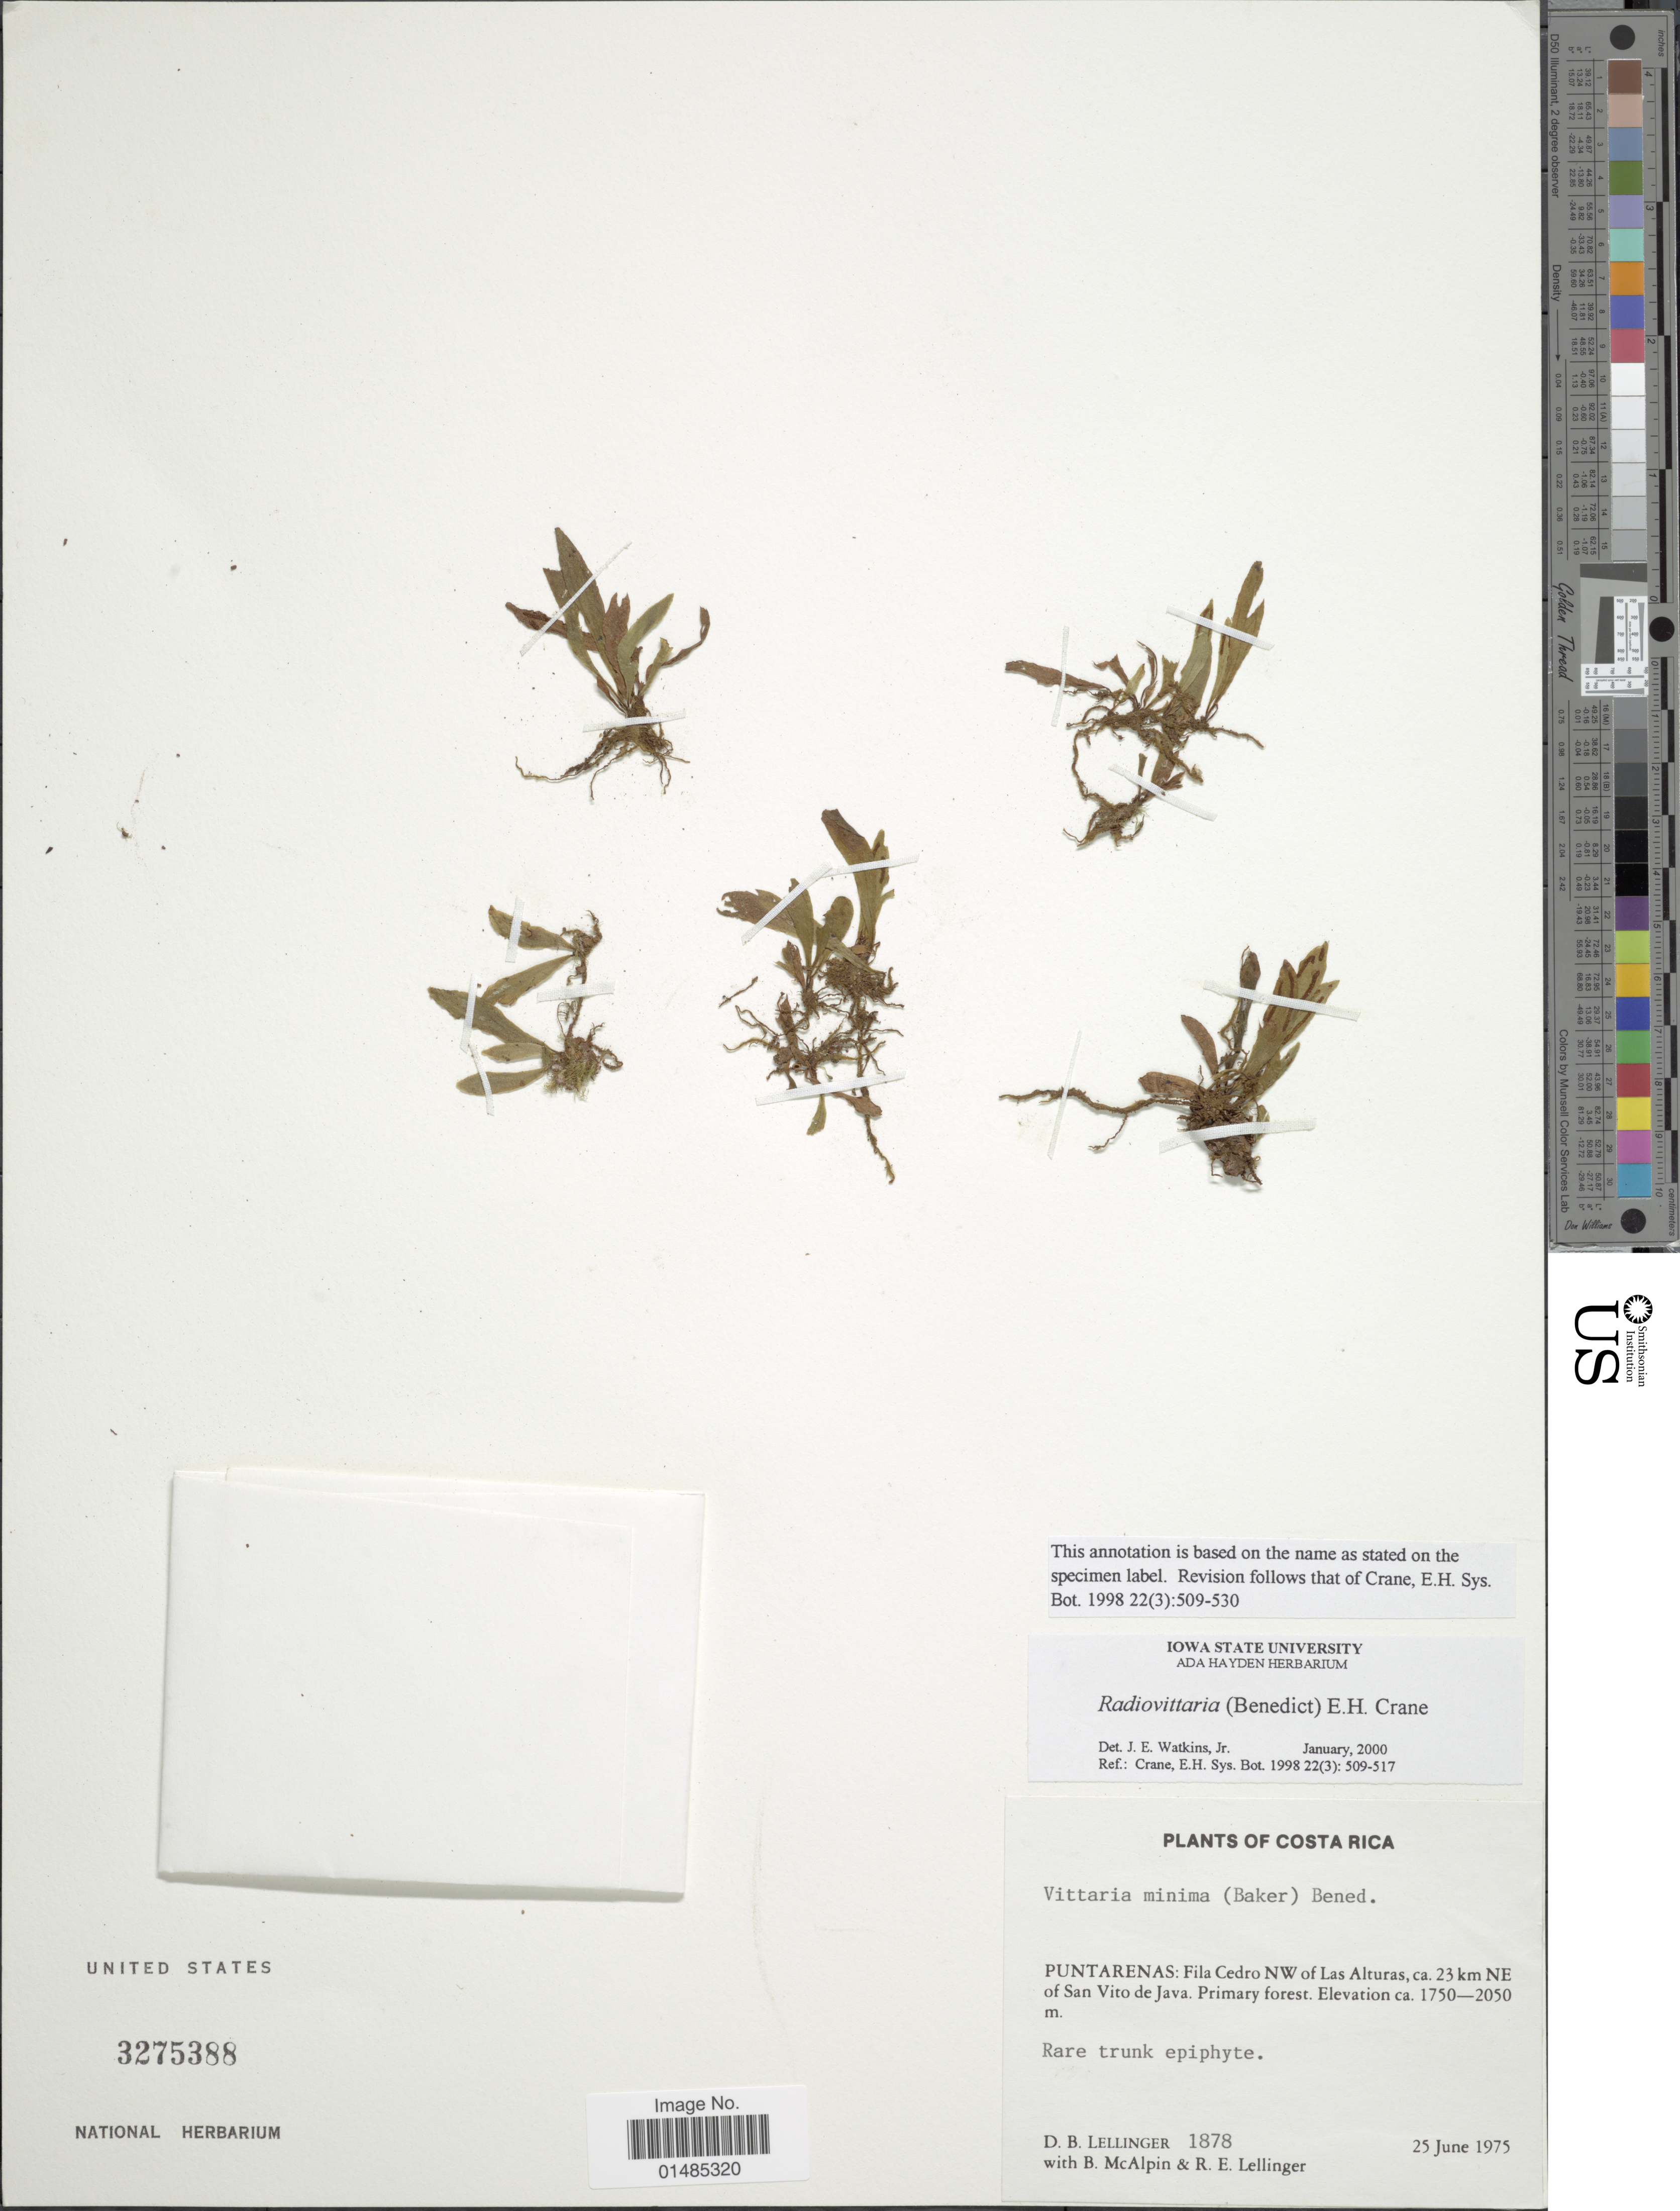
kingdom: Plantae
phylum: Tracheophyta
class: Polypodiopsida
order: Polypodiales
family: Pteridaceae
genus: Radiovittaria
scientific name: Radiovittaria minima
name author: (Baker) E.H. Crane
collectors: D. B. Lellinger, B. McAlpin & R. E. Lellinger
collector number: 1878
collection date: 1975-06-25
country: Costa Rica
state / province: Puntarenas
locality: Fila Cedro NW of Las Alturas, ca. 23 km NE of San Vito de Java.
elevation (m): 1750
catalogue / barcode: US 3275388